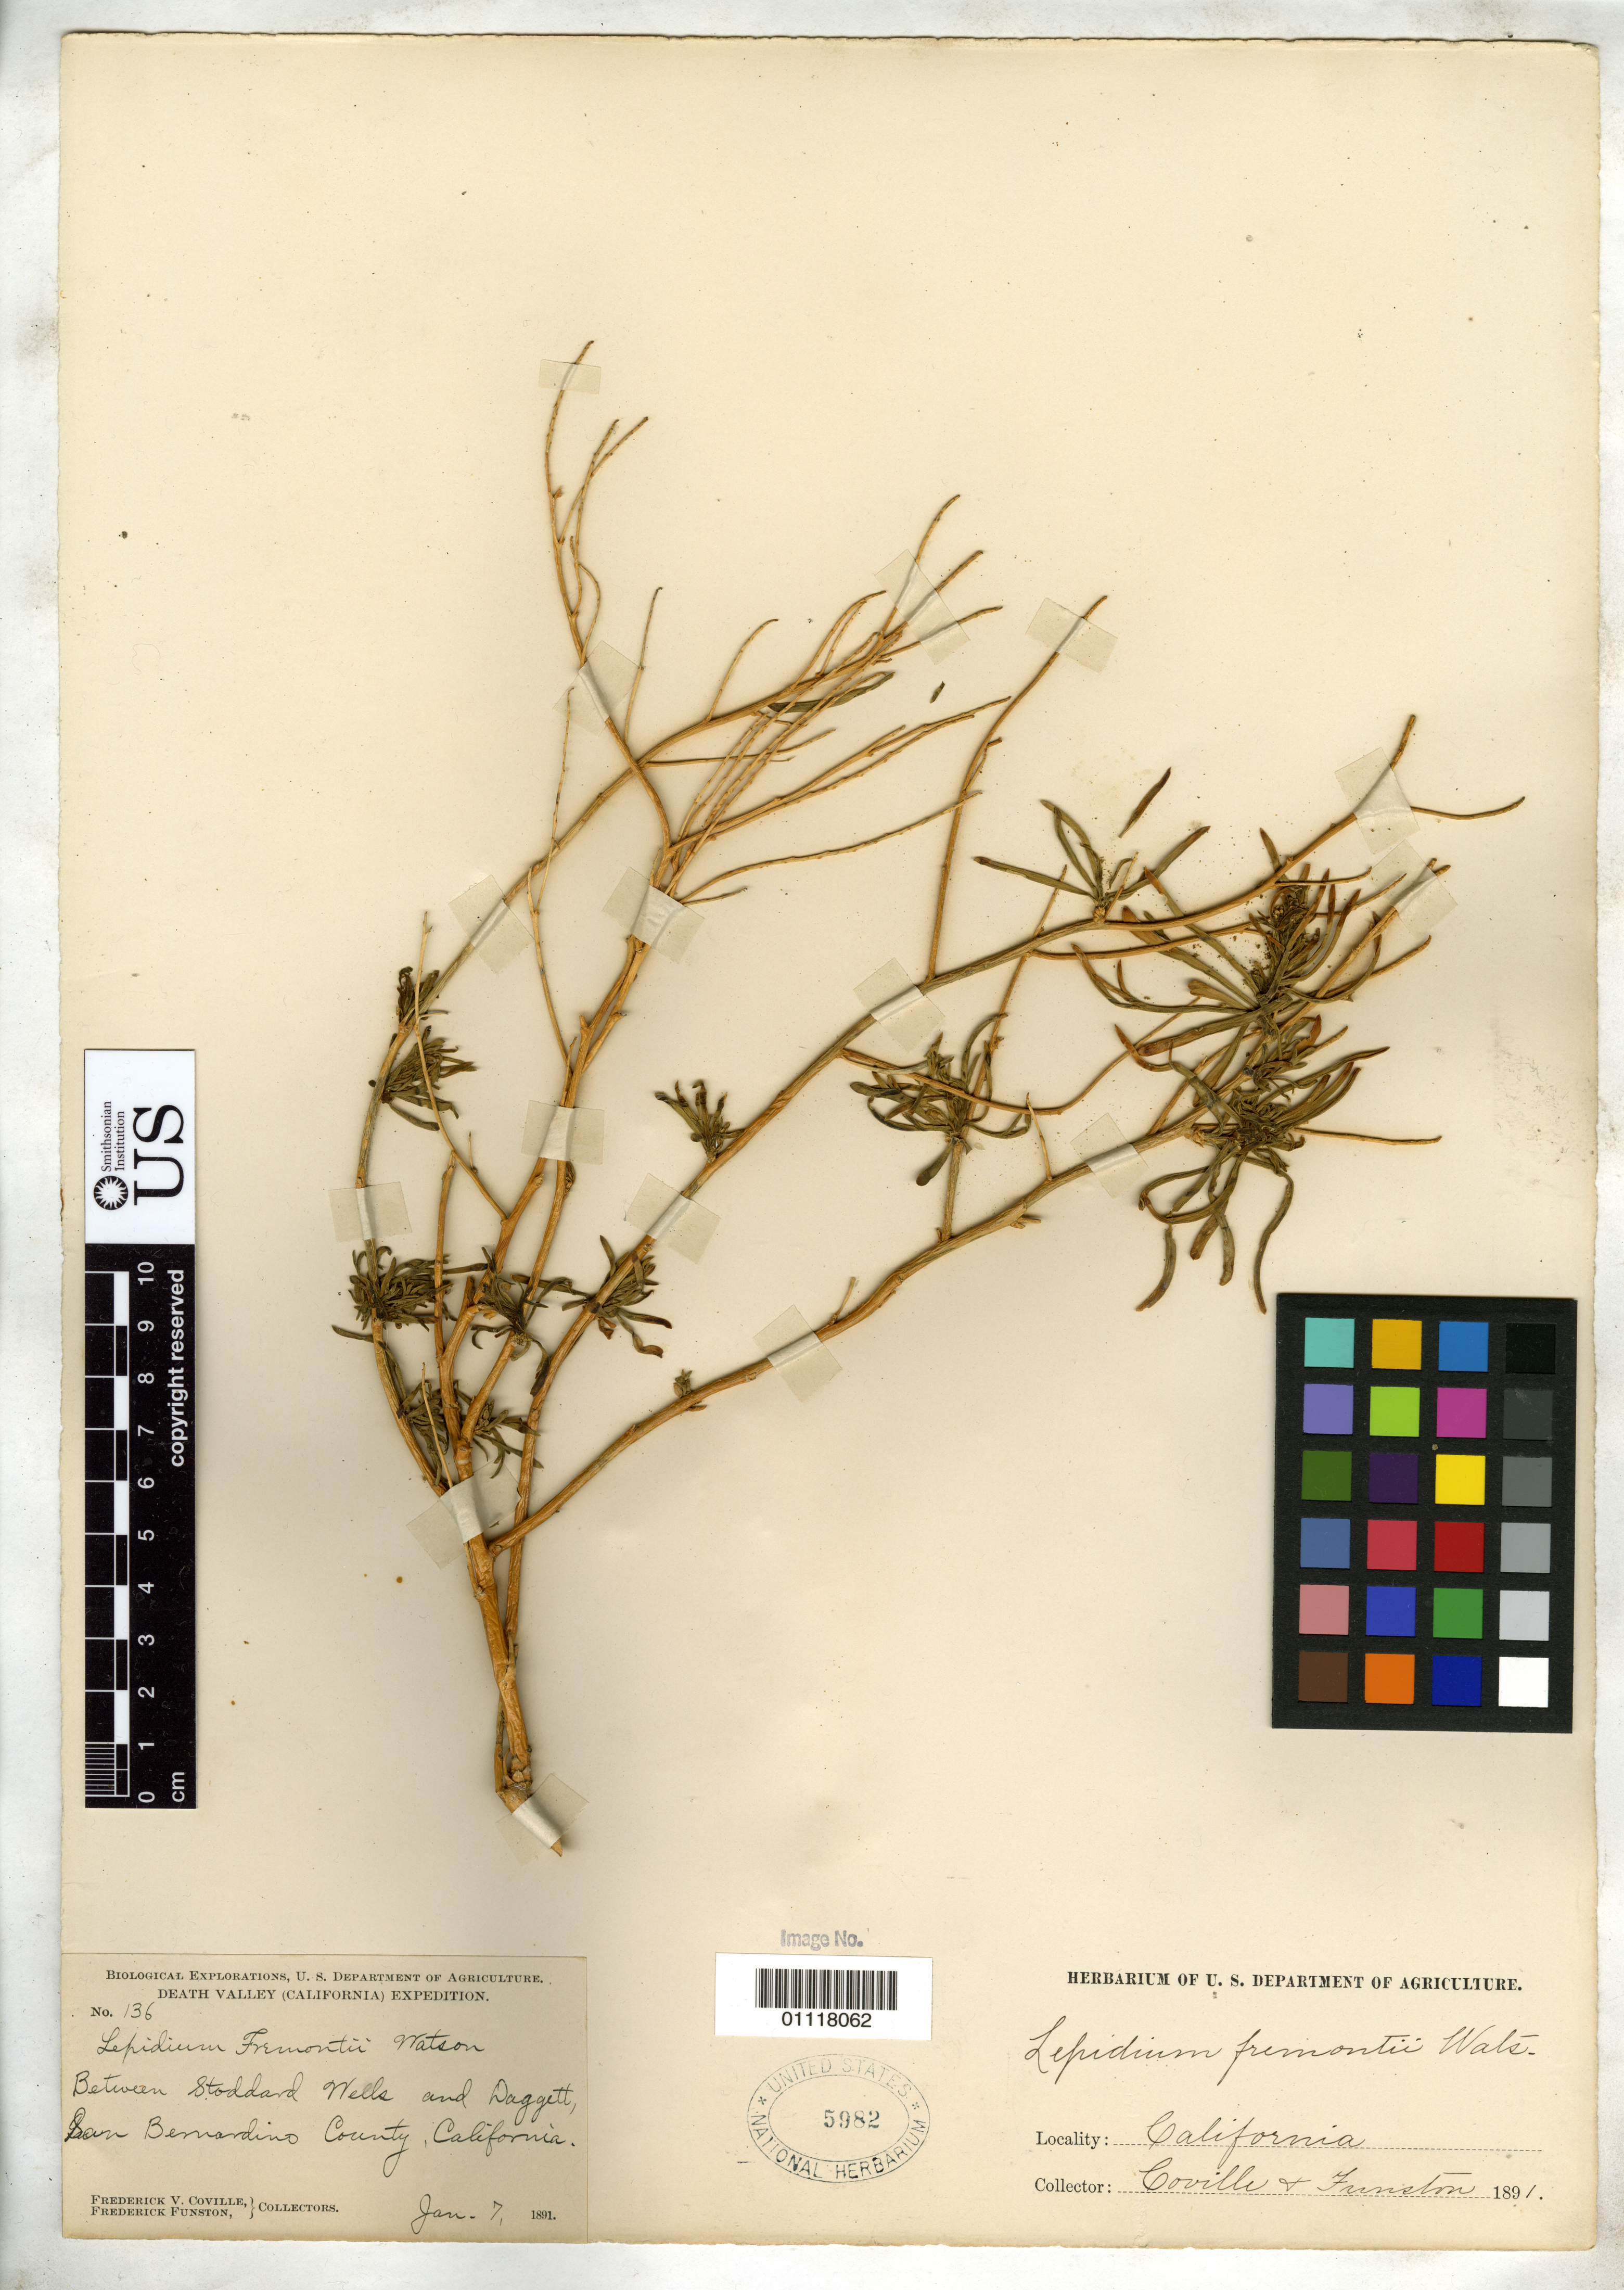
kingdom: Plantae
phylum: Tracheophyta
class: Magnoliopsida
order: Brassicales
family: Brassicaceae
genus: Lepidium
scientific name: Lepidium fremontii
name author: S. Watson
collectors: F. V. Coville & F. Funston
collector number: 136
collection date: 1891-01-07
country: United States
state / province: California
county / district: San Bernardino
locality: Between Stoddard Wells and Daggett.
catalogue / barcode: US 5982